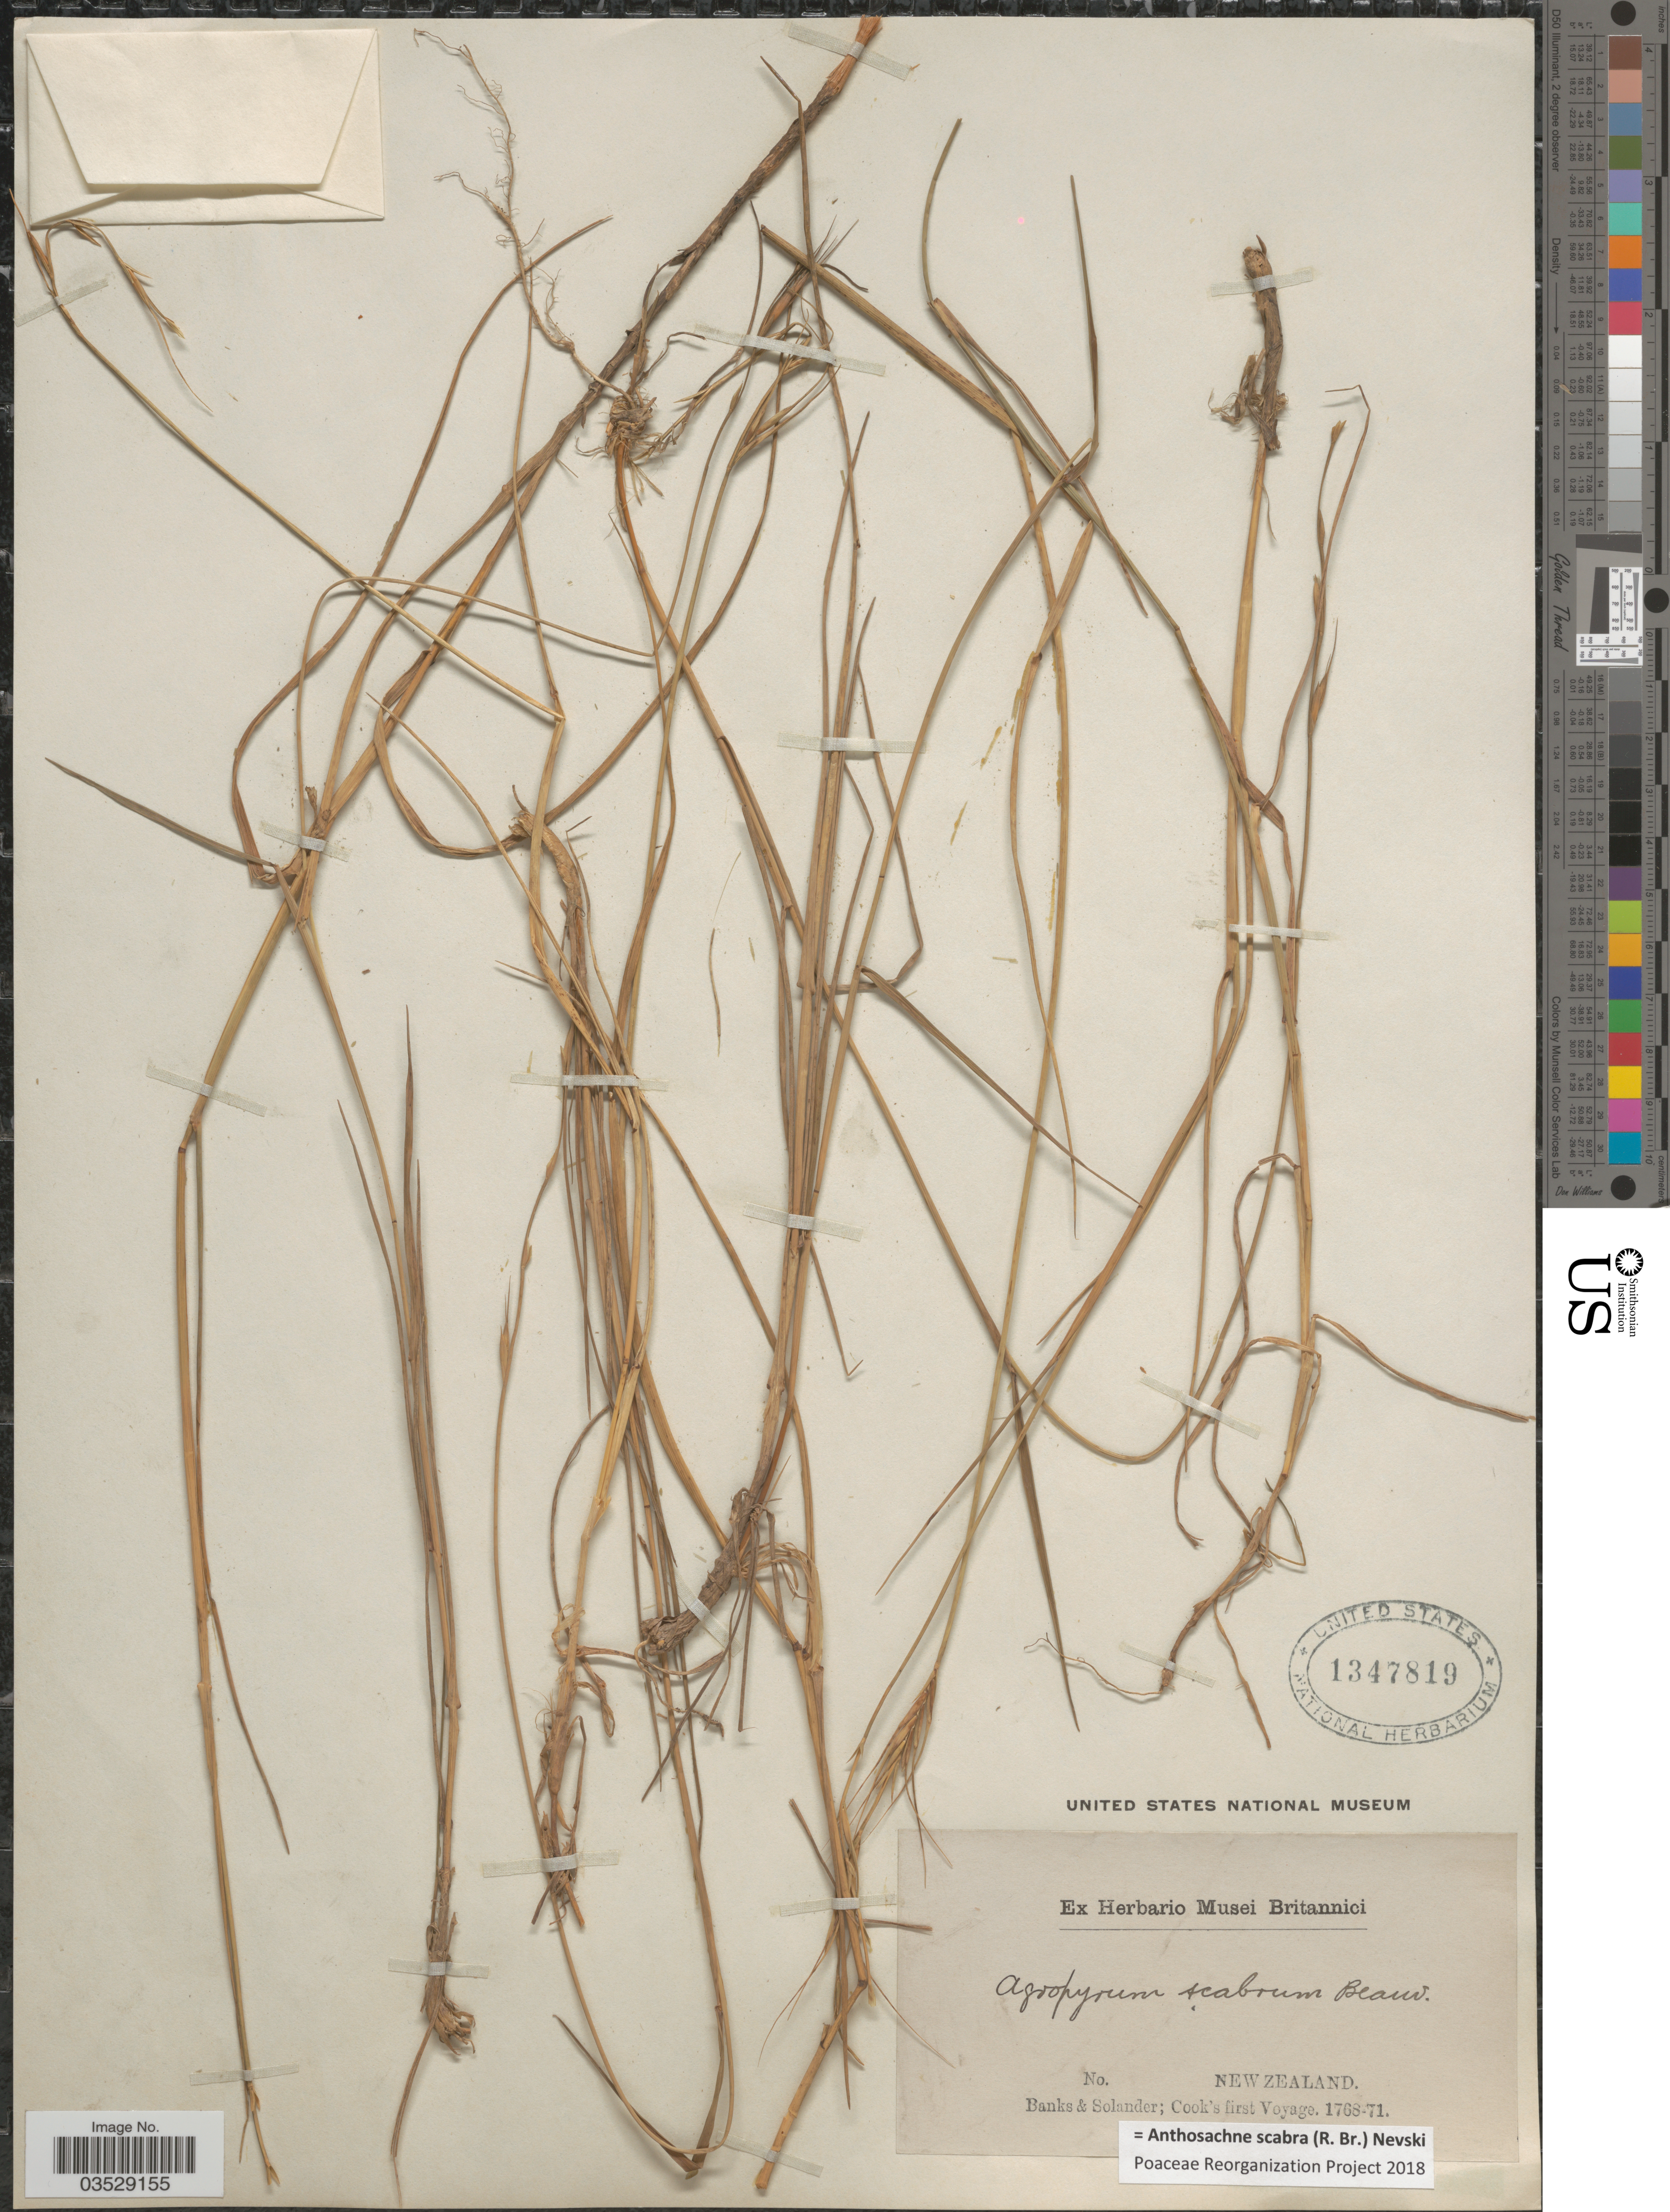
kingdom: Plantae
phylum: Tracheophyta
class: Liliopsida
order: Poales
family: Poaceae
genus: Anthosachne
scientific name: Anthosachne scabra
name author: (R. Br.) Nevski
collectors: -- Banks & -- Solander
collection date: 1768/1771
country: New Zealand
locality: Cook's first Voyage. 1768-71.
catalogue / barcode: US 1347819